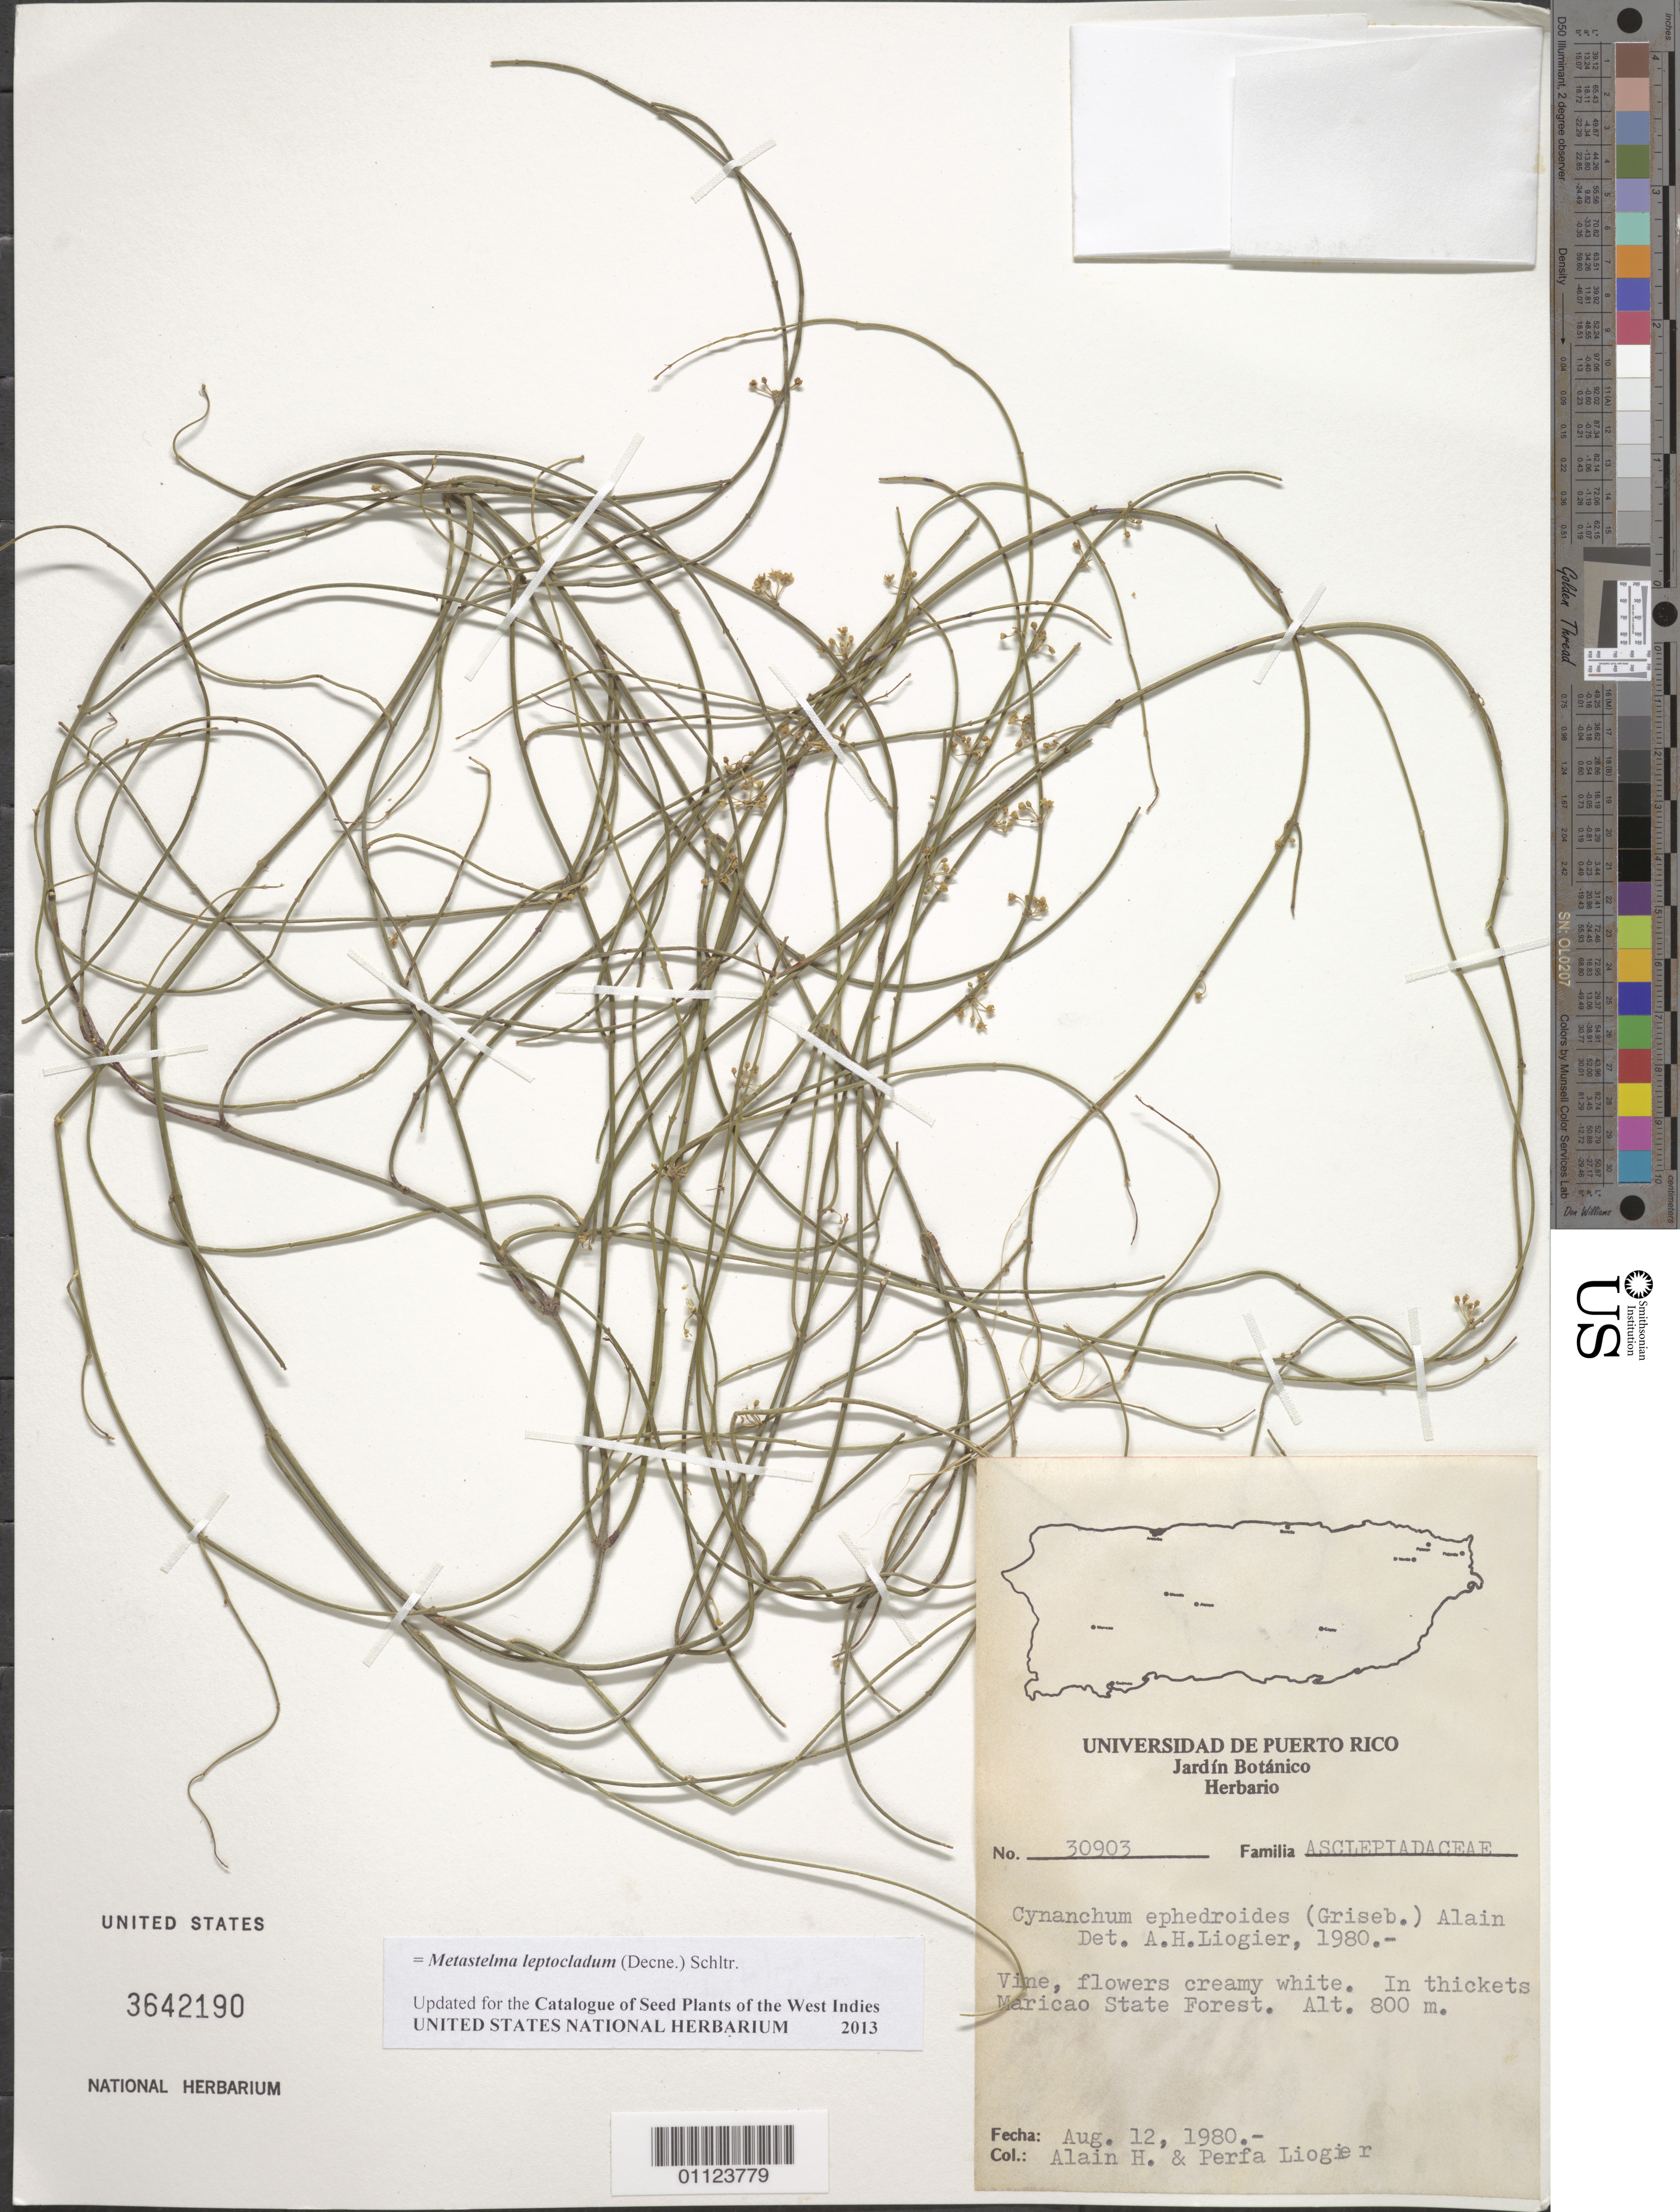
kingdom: Plantae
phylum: Tracheophyta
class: Magnoliopsida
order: Gentianales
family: Apocynaceae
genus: Orthosia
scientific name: Orthosia scoparia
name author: (Nutt.) Liede & Meve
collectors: A. H. Liogier & M. P. Liogier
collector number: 30903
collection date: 1980-08-12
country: Puerto Rico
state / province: Maricao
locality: Maricao State Forest.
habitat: In thickets.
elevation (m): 800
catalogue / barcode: US 3642190